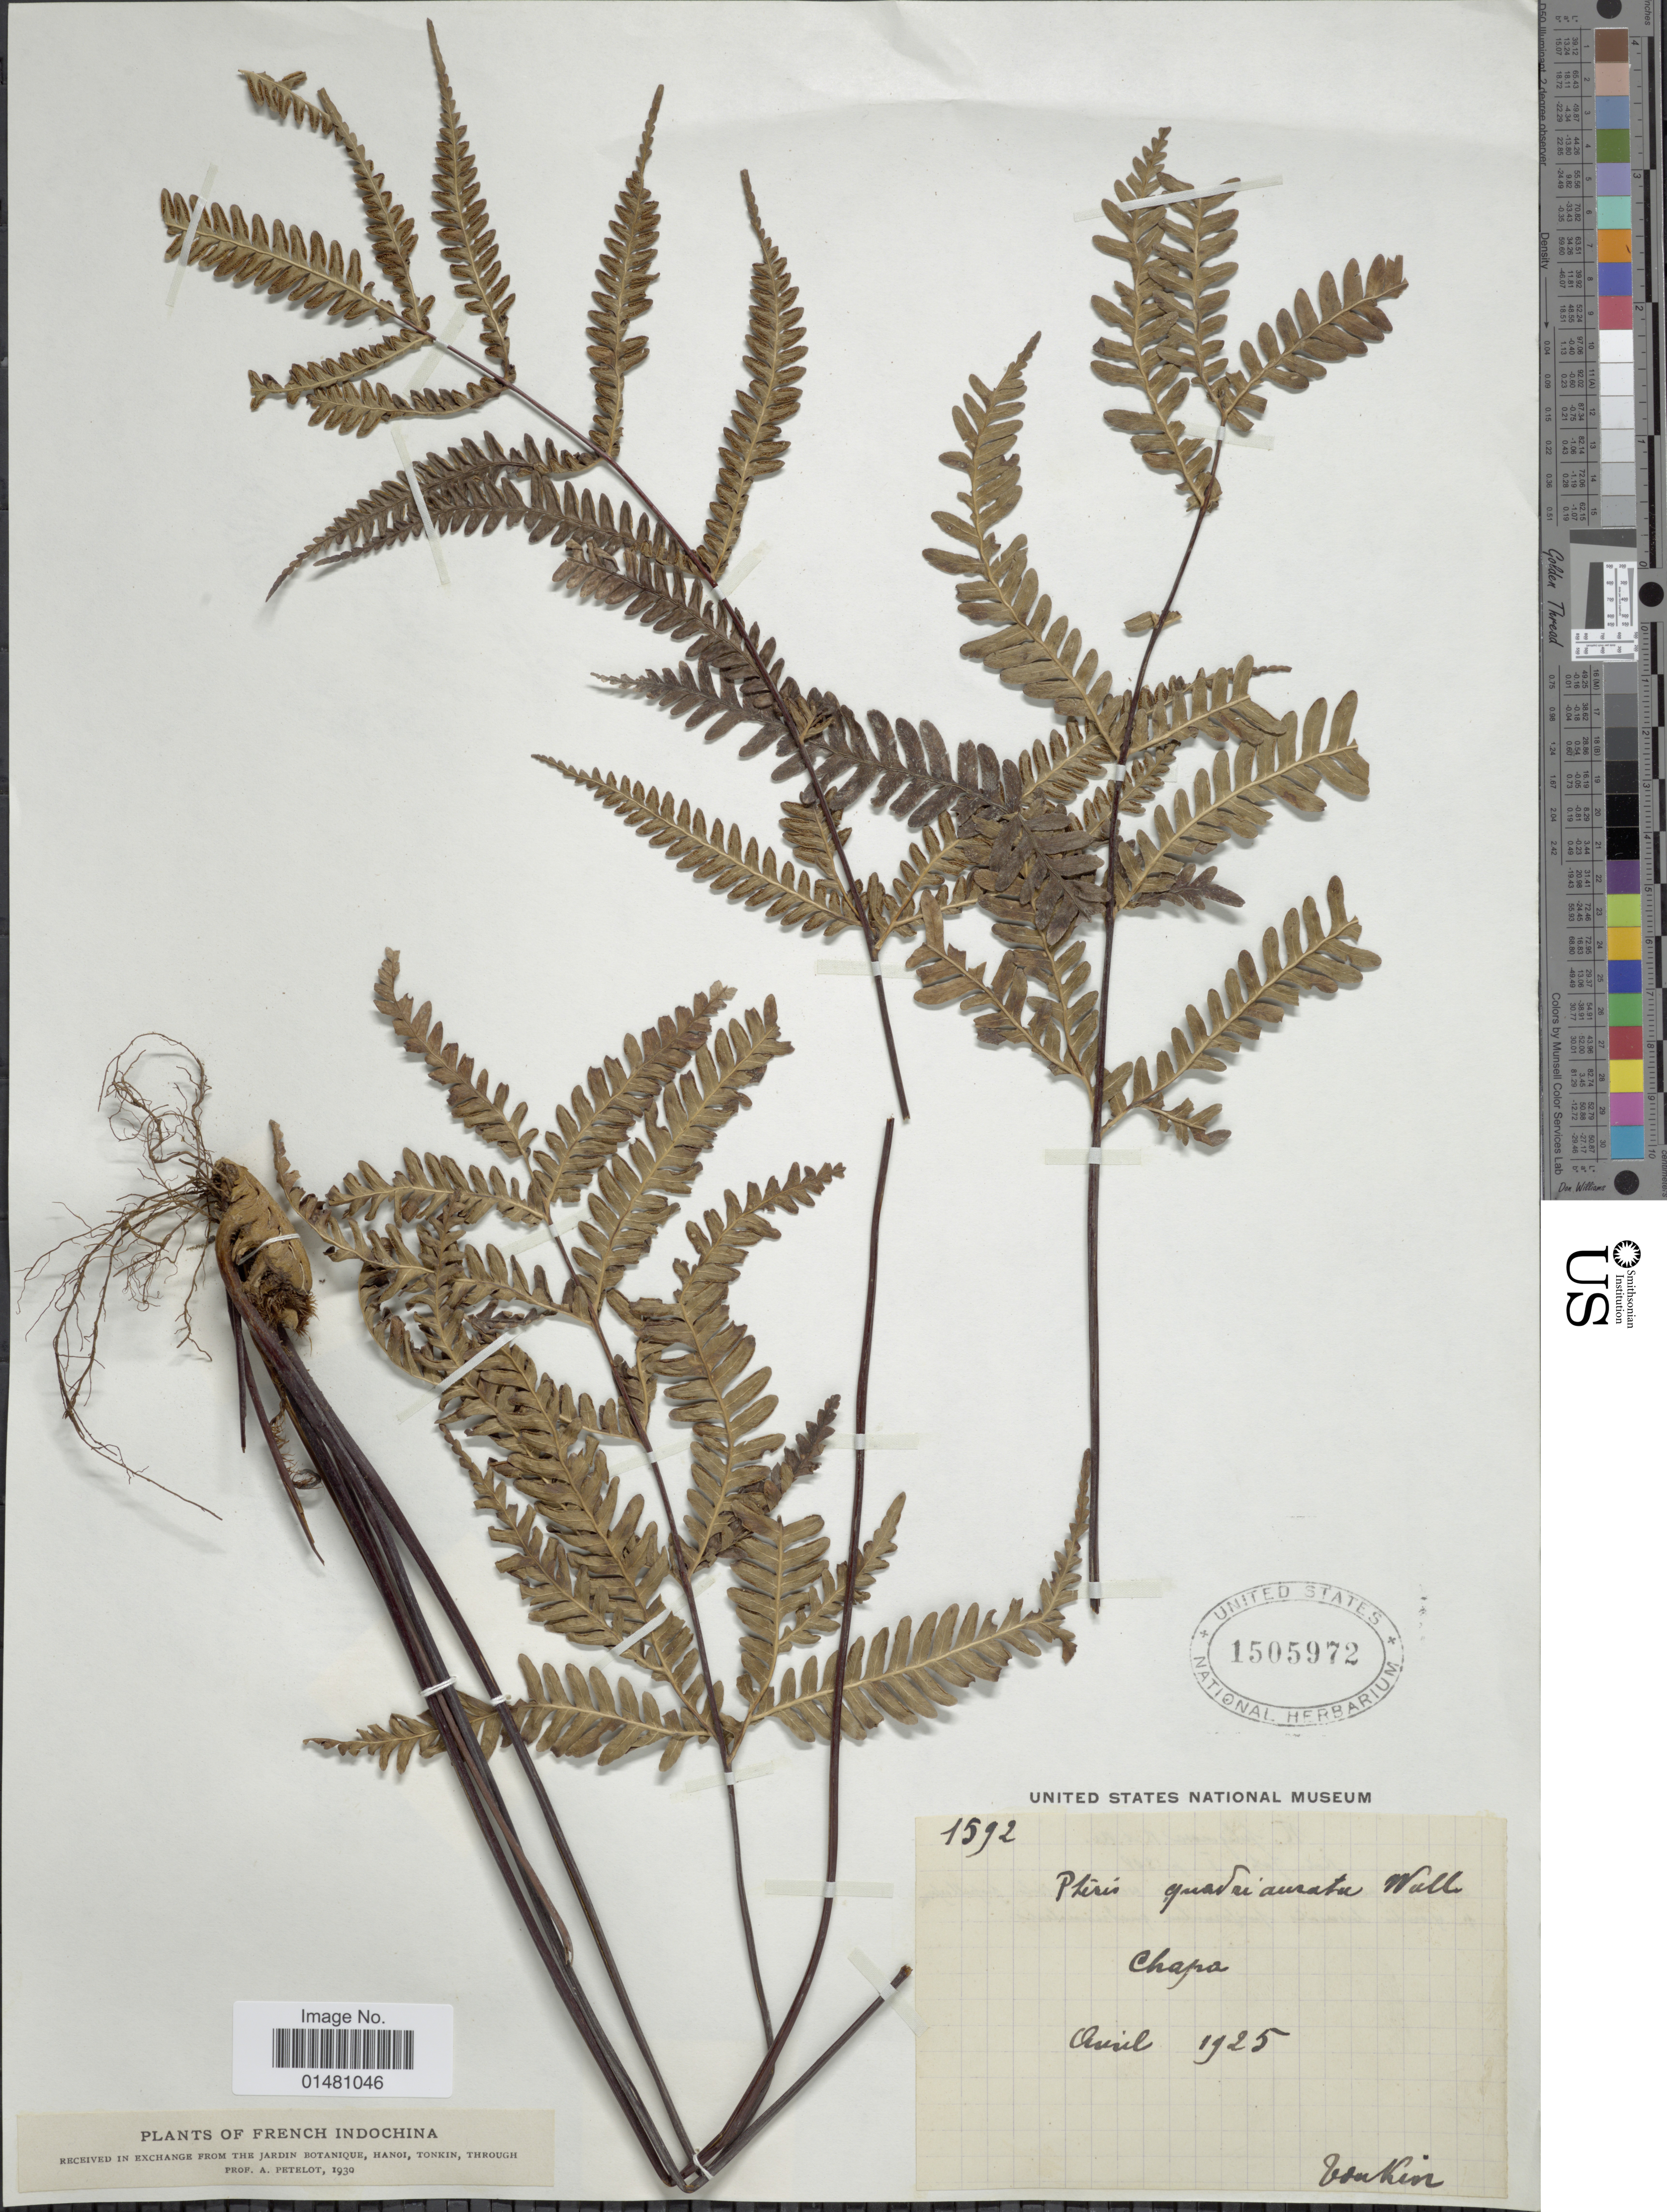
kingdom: Plantae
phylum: Tracheophyta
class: Polypodiopsida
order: Polypodiales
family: Pteridaceae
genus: Pteris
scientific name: Pteris quadriaurita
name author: Retz.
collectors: A. Petelot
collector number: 1592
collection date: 1925-04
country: Vietnam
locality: Tonkin. Chapa, French Indochina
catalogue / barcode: US 1505972